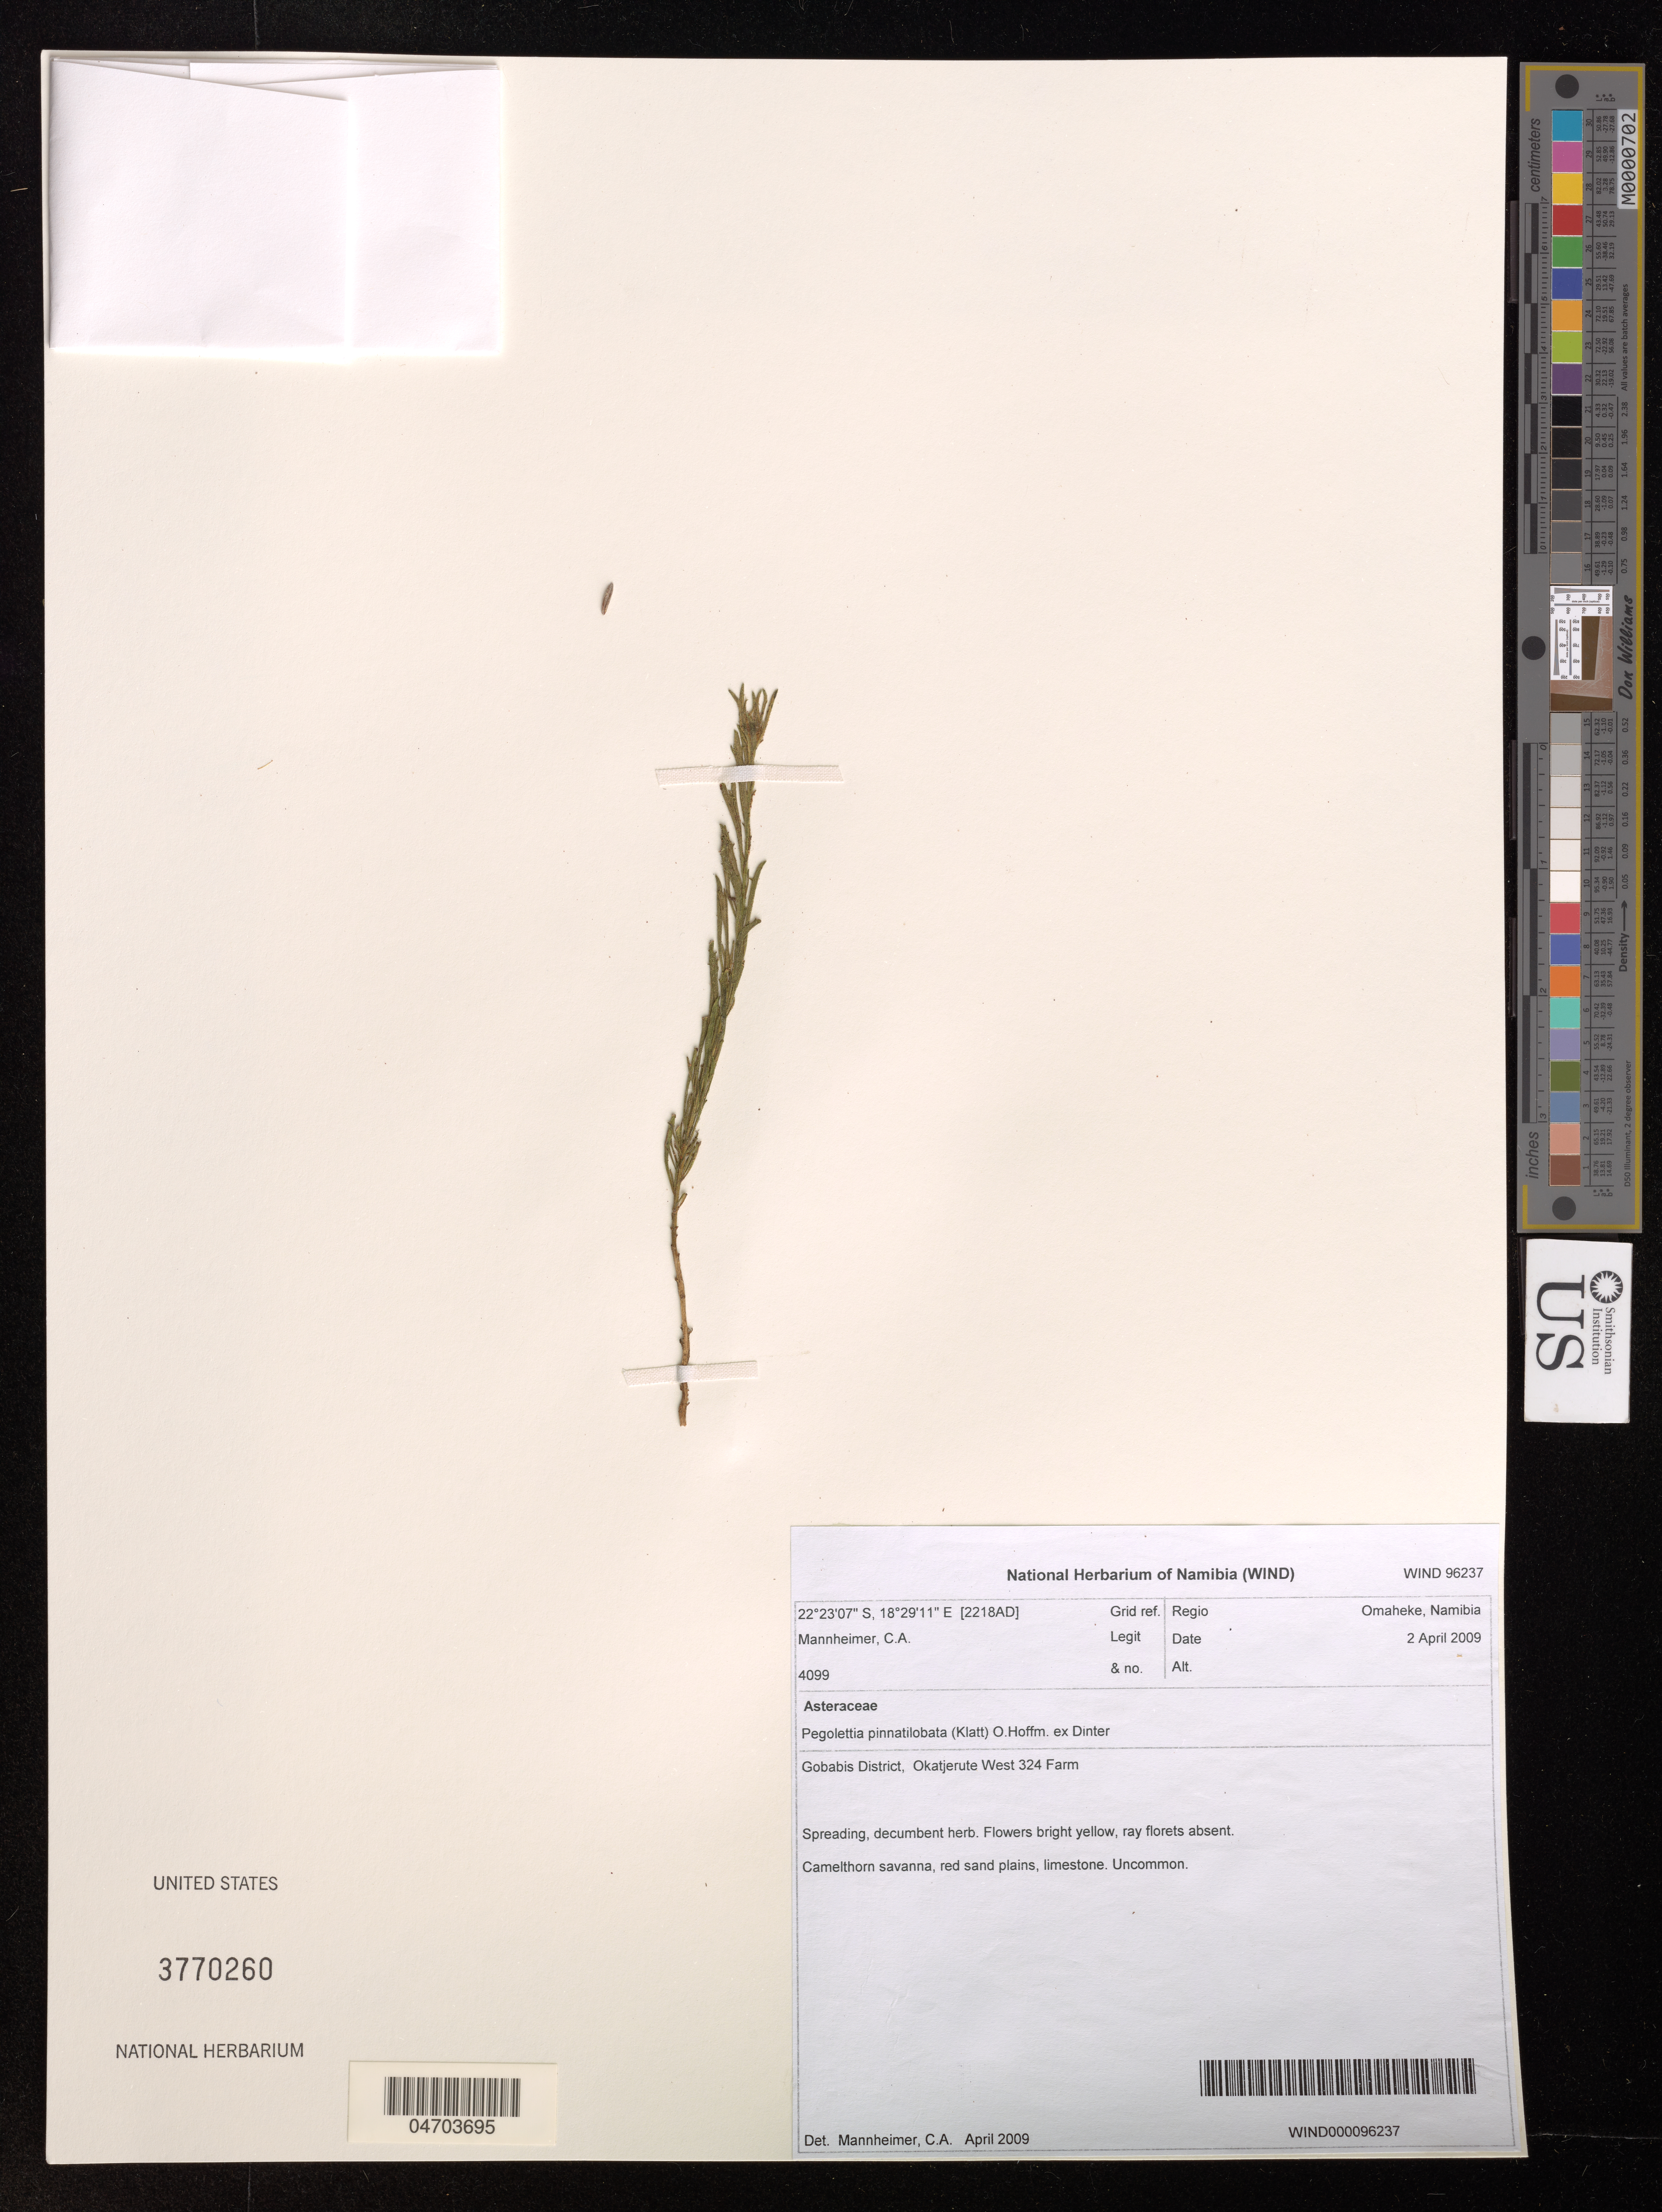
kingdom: Plantae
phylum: Tracheophyta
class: Magnoliopsida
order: Asterales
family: Asteraceae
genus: Pegolettia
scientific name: Pegolettia pinnatilobata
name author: (Klatt) O. Hoffm. ex Dinter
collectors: C. A. Mannheimer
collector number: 4099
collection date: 2009-04-02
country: Namibia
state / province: Omaheke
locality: Gobabis District Okatjerute West 324 Farm.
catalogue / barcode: US 3770260